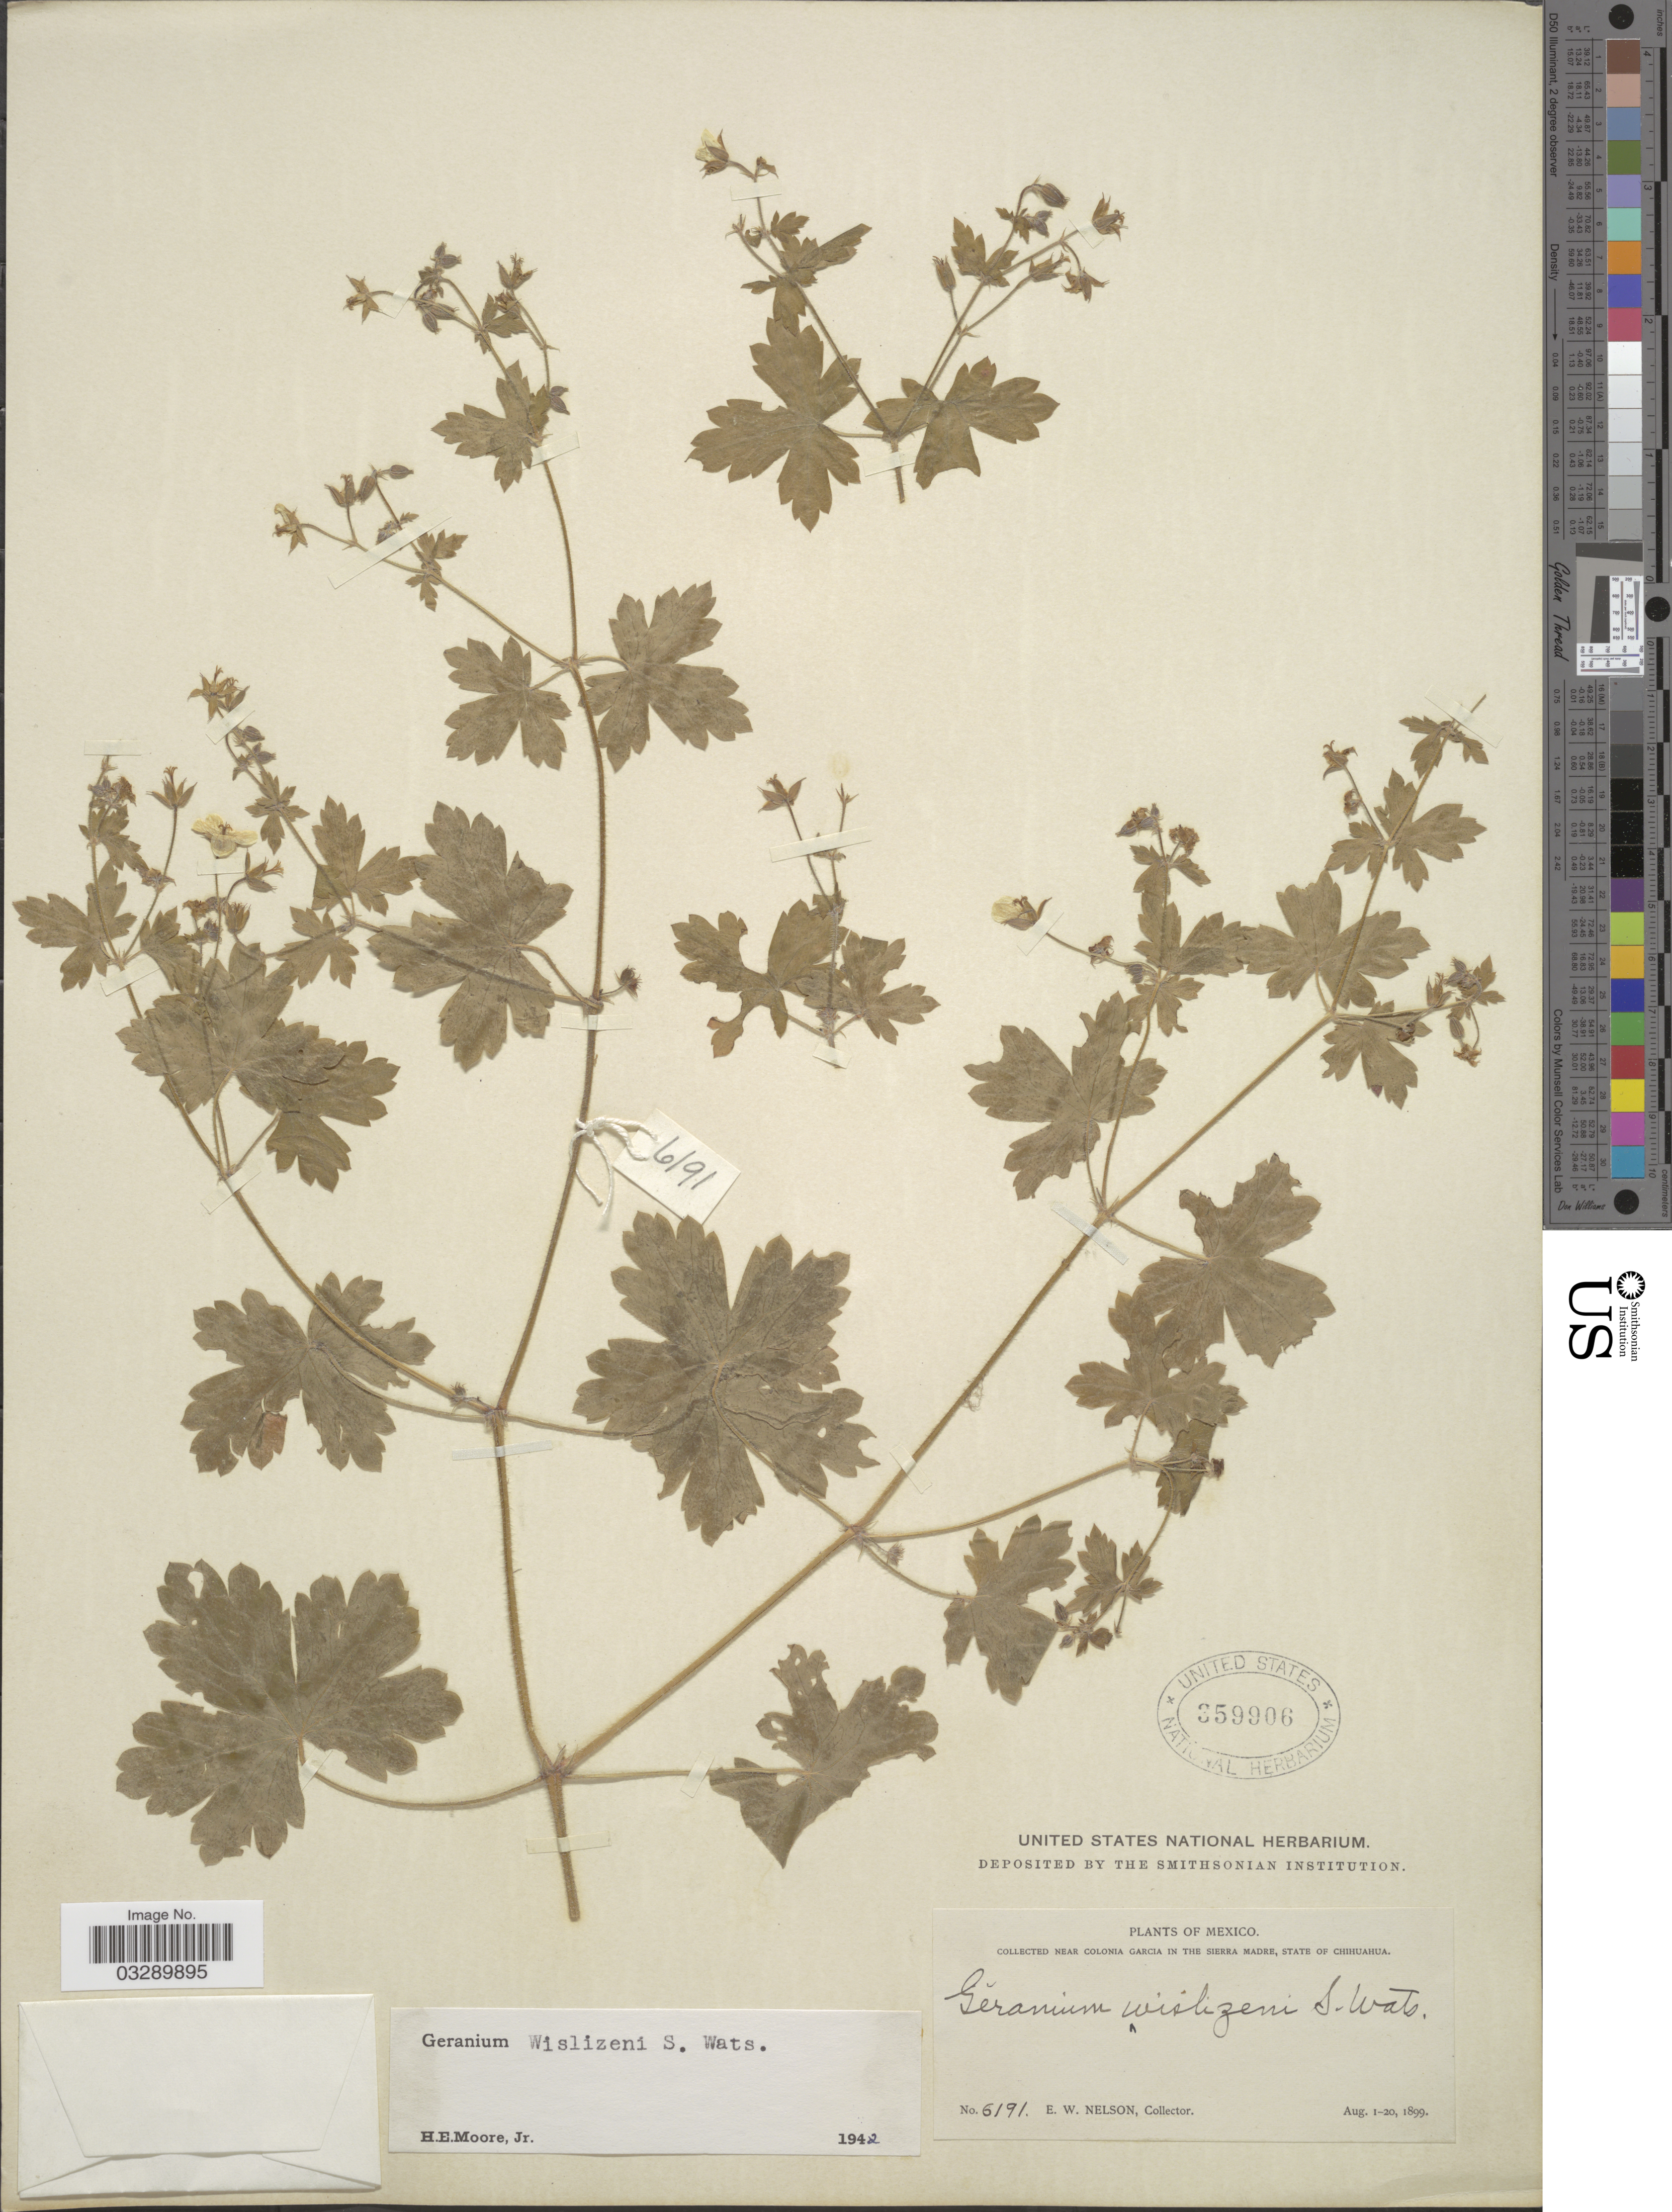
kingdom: Plantae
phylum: Tracheophyta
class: Magnoliopsida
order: Geraniales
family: Geraniaceae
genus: Geranium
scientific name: Geranium wislizeni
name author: S. Watson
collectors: E. W. Nelson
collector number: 6191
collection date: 1899-08-01/1899-08-20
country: Mexico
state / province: Chihuahua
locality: Near Colonia Garcia in the Sierra Madre.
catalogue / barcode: US 359906